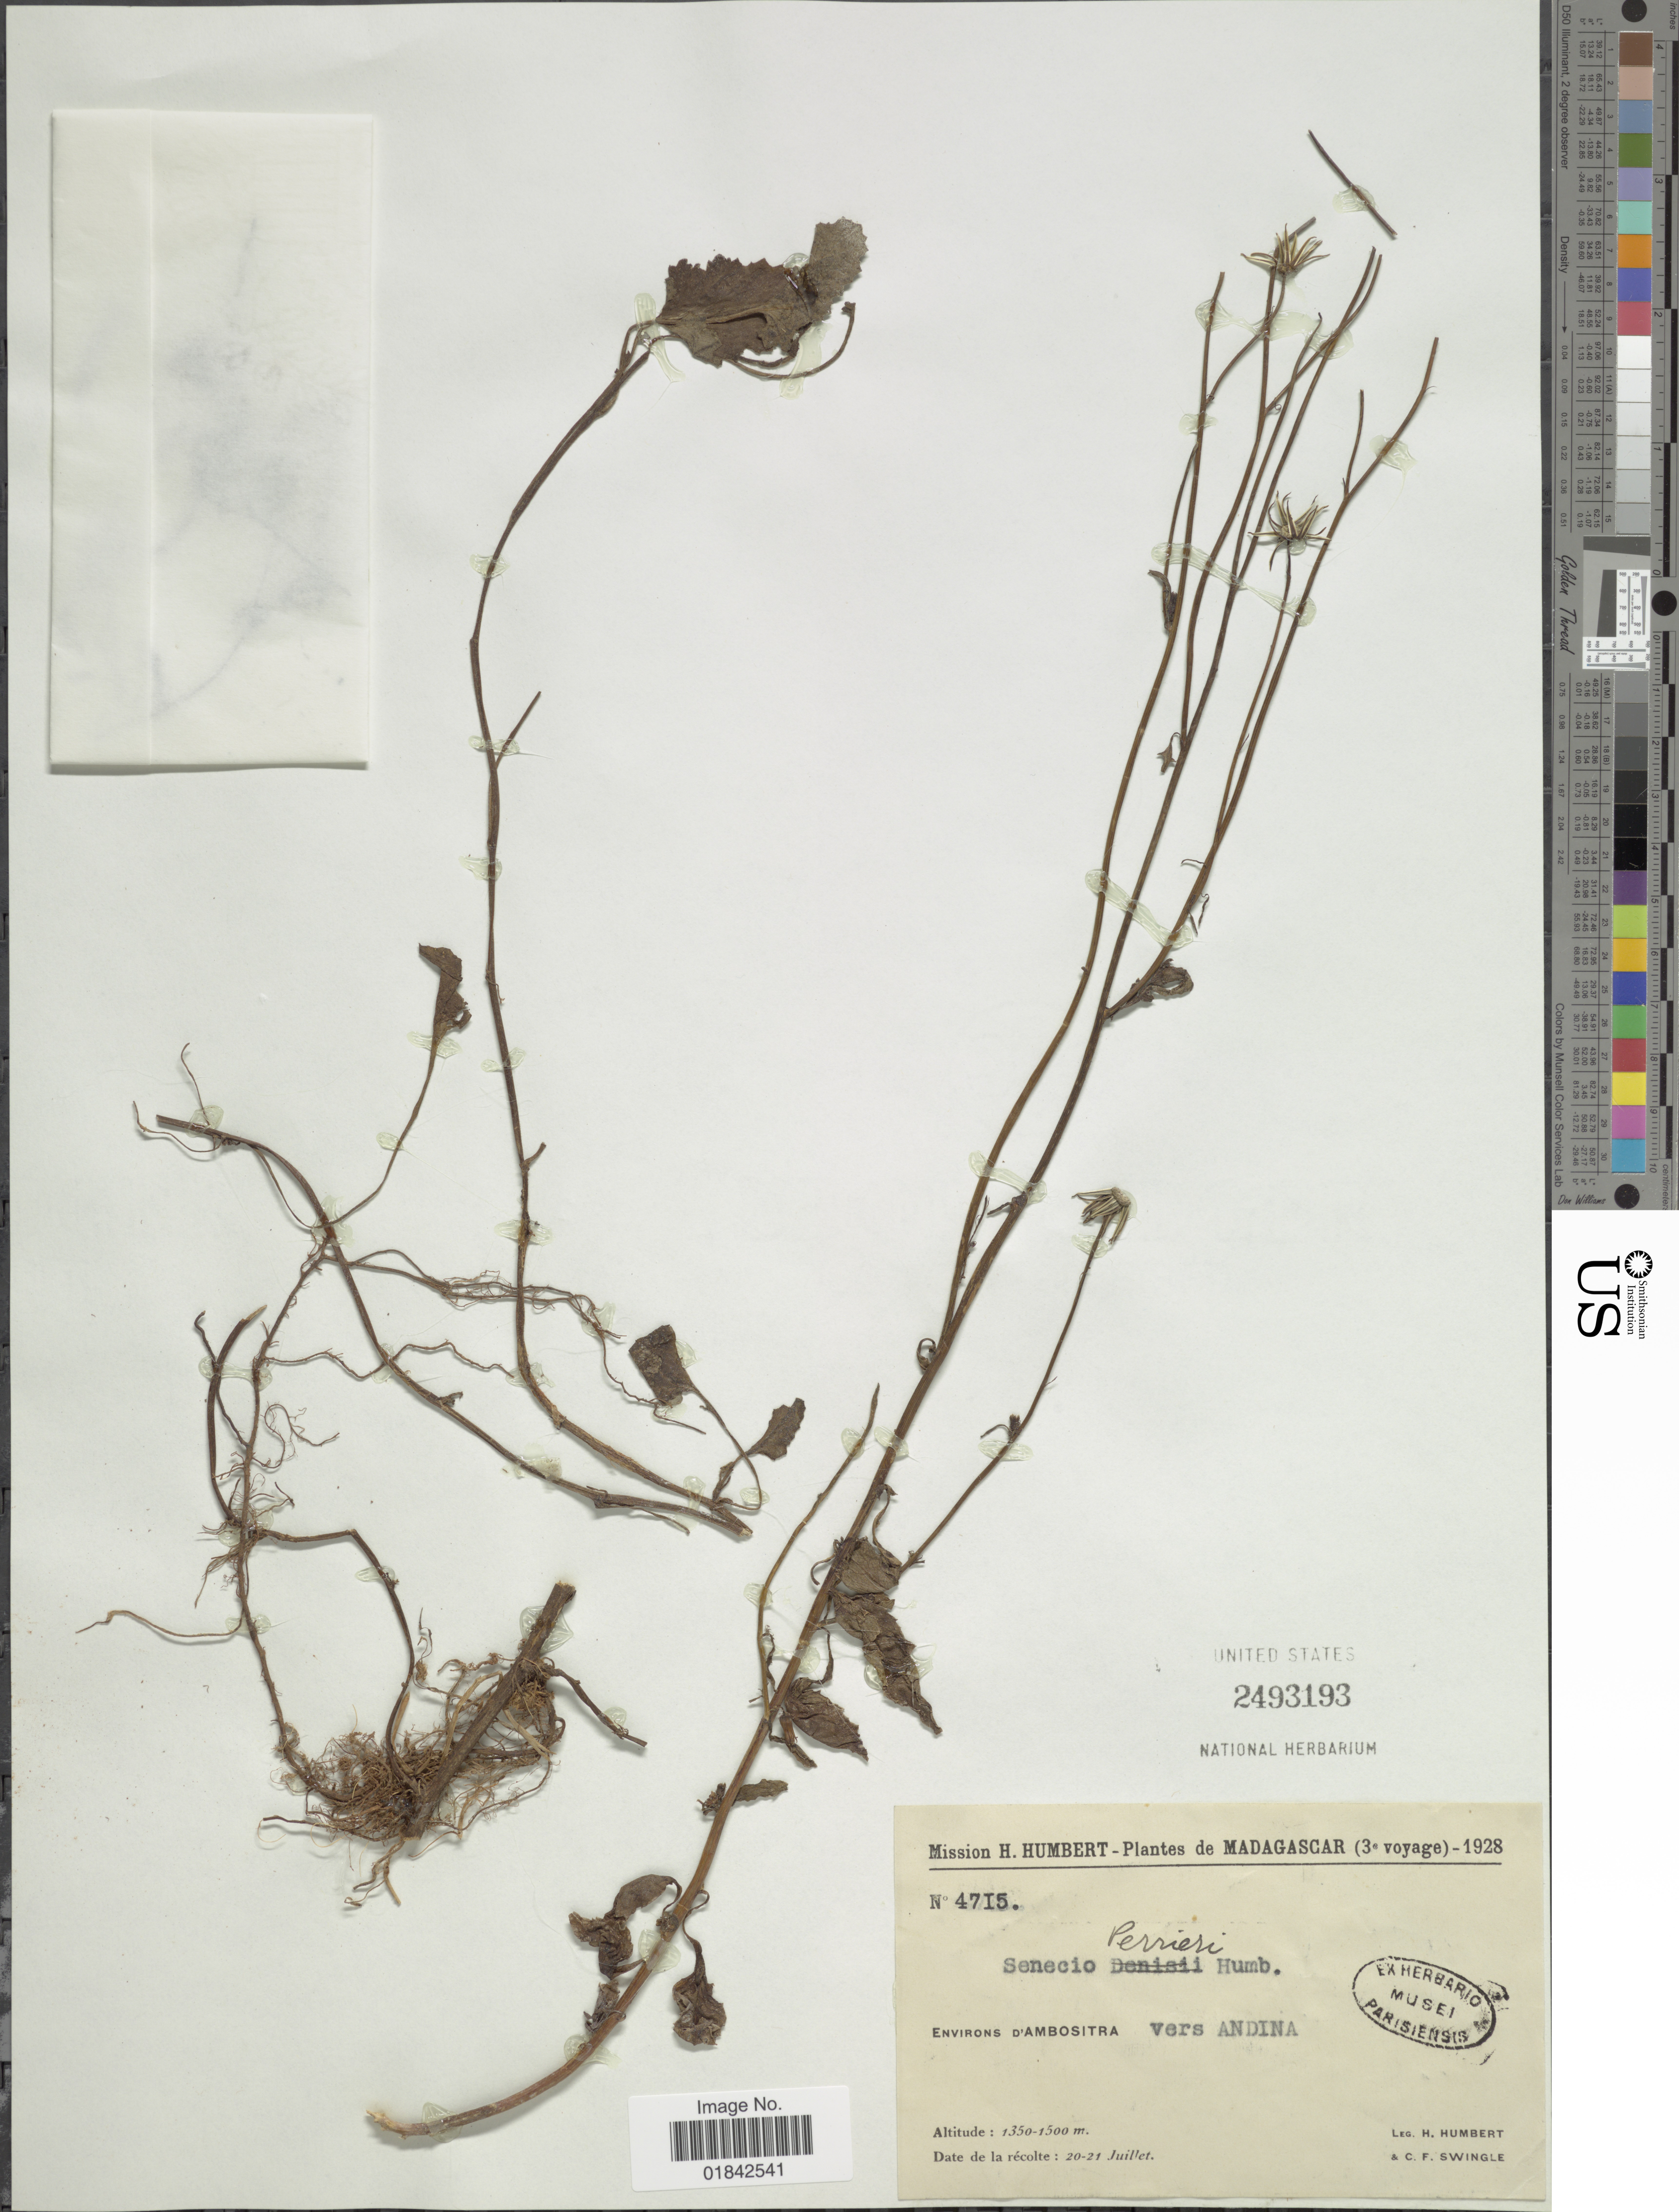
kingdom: Plantae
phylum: Tracheophyta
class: Magnoliopsida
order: Asterales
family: Asteraceae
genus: Senecio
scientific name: Senecio perrieri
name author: Humbert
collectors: H. Humbert & C. Swingle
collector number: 4715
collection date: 1928-07-20/1928-07-21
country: Madagascar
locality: Environs d'Ambositra vers Andina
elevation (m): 1350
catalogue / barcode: US 2493193